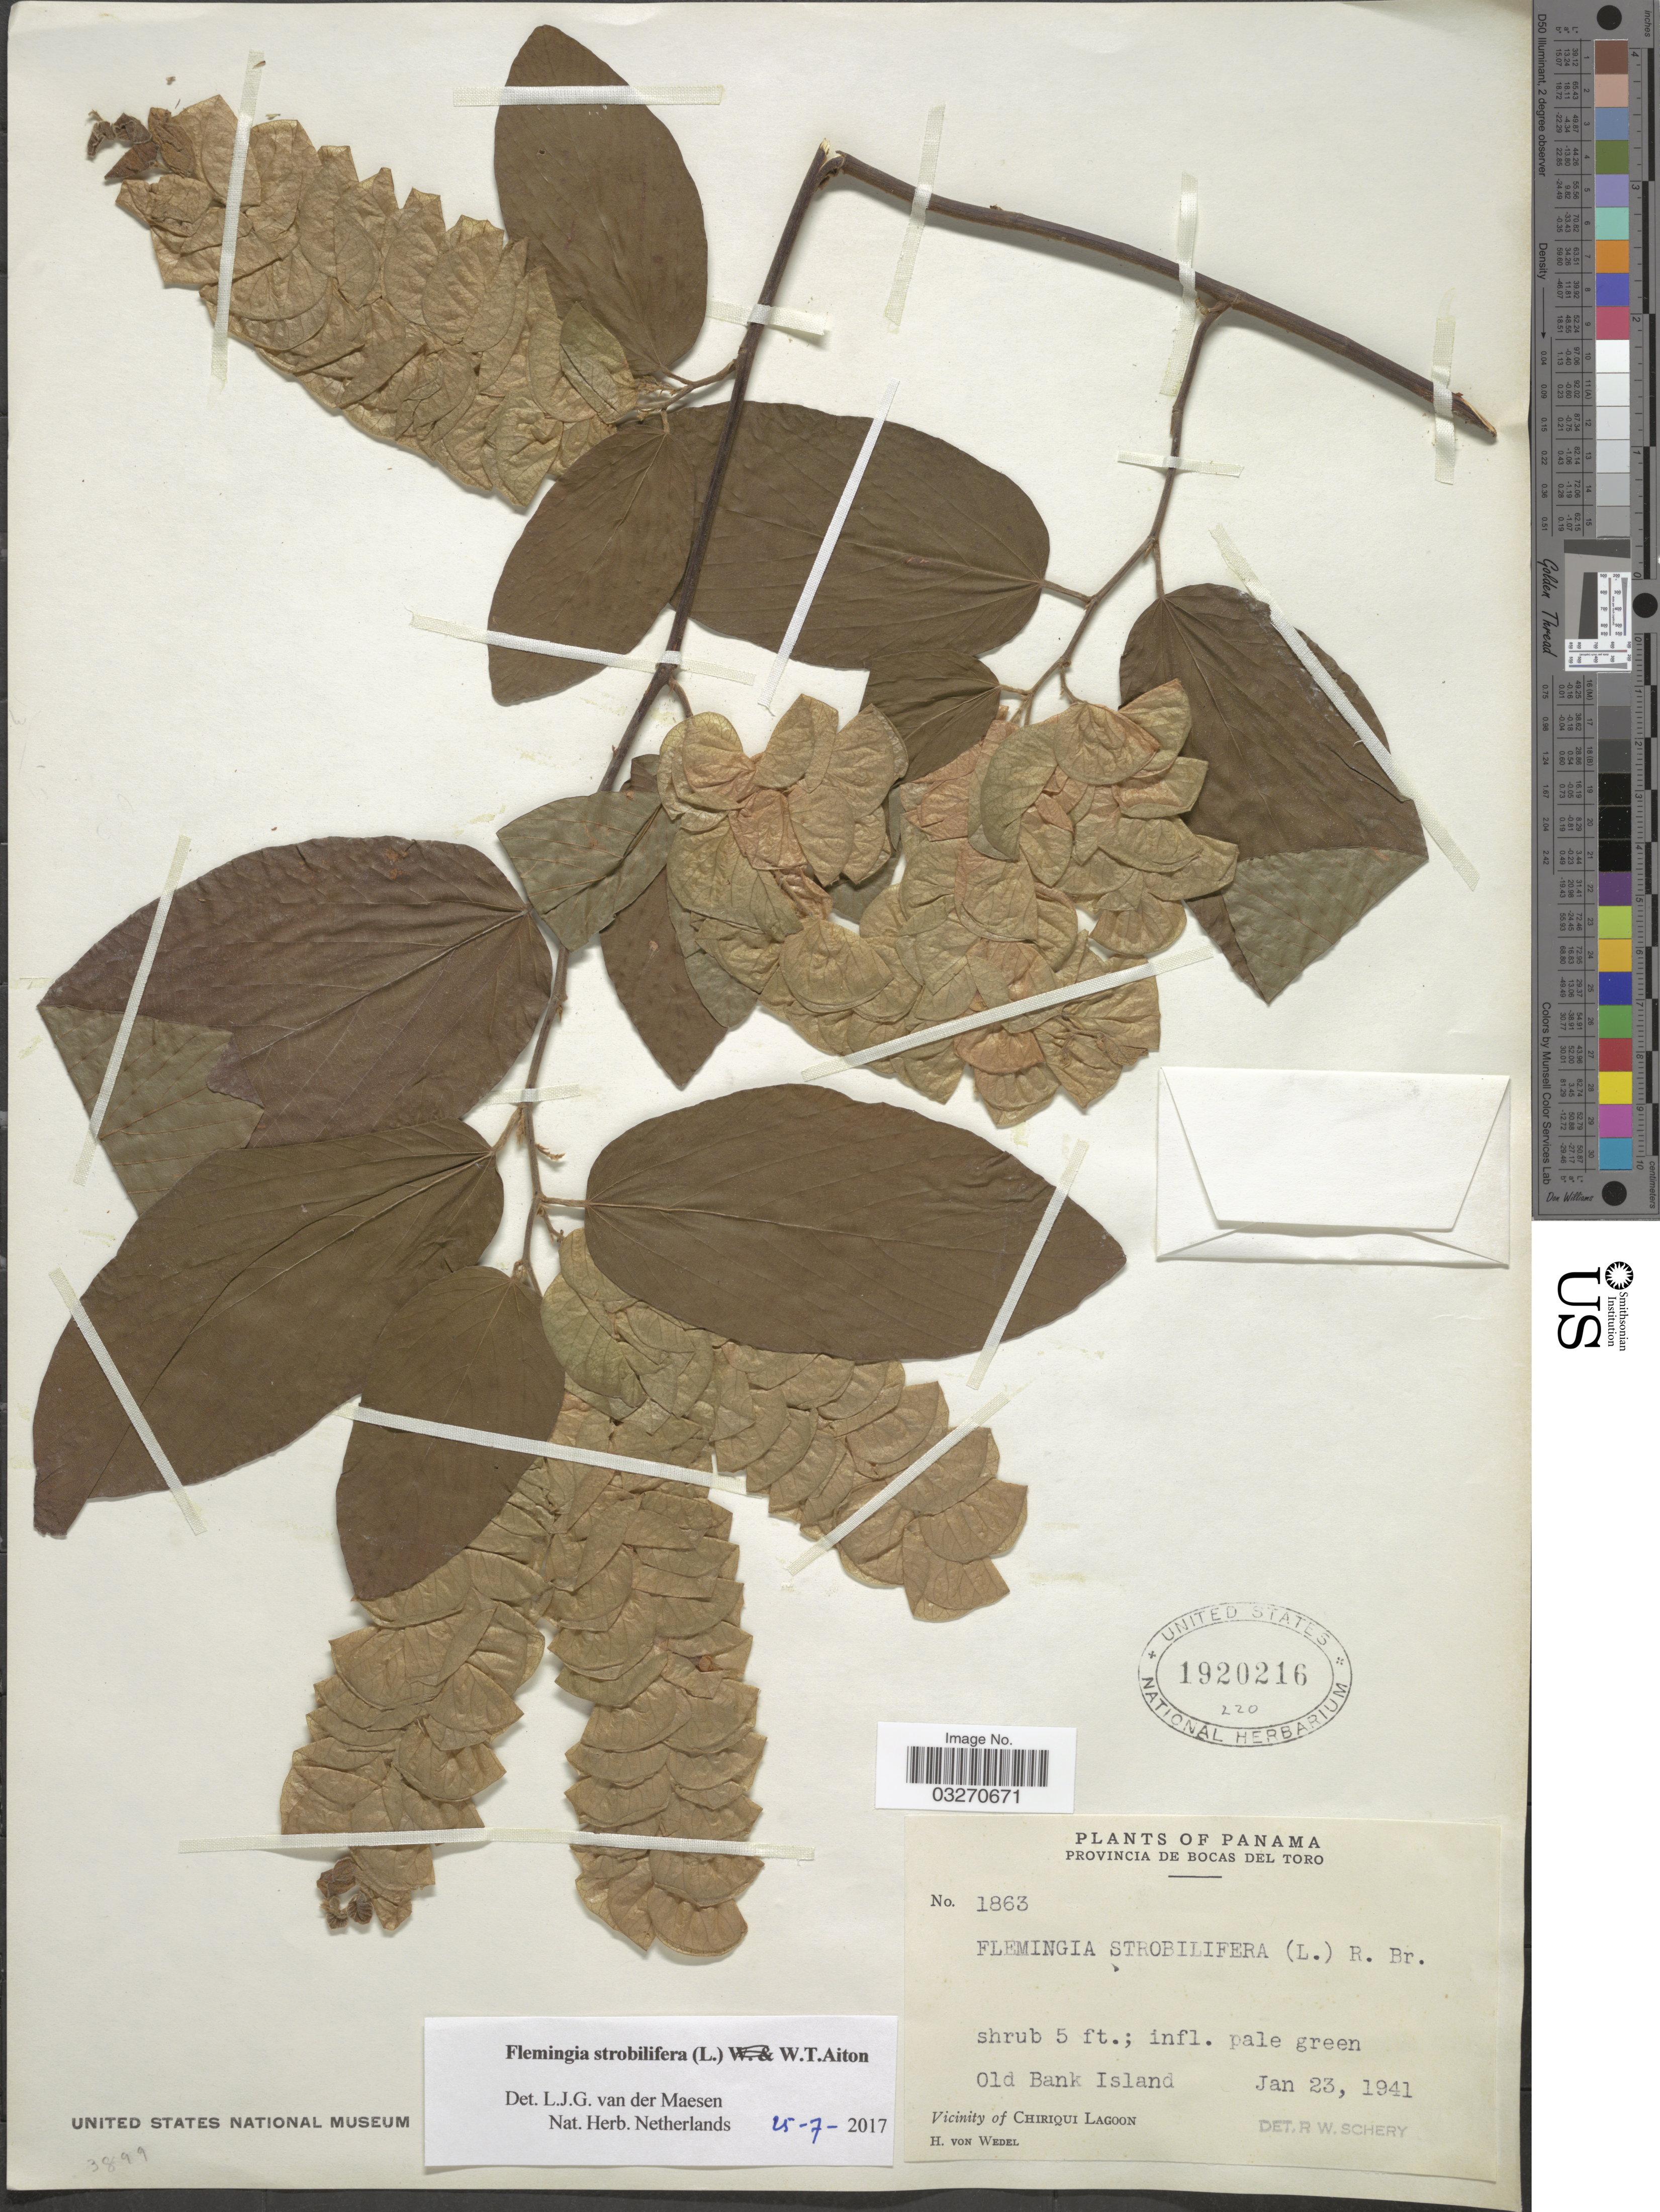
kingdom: Plantae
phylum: Tracheophyta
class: Magnoliopsida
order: Fabales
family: Fabaceae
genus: Flemingia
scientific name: Flemingia strobilifera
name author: (L.) W.T. Aiton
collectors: H. von Wedel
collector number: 1863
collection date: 1941-01-23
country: Panama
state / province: Bocas del Toro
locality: Provincia de Bocas del Toro. Old Bank Island. Vicinity of Chiriqui Lagoon.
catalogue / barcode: US 1920216